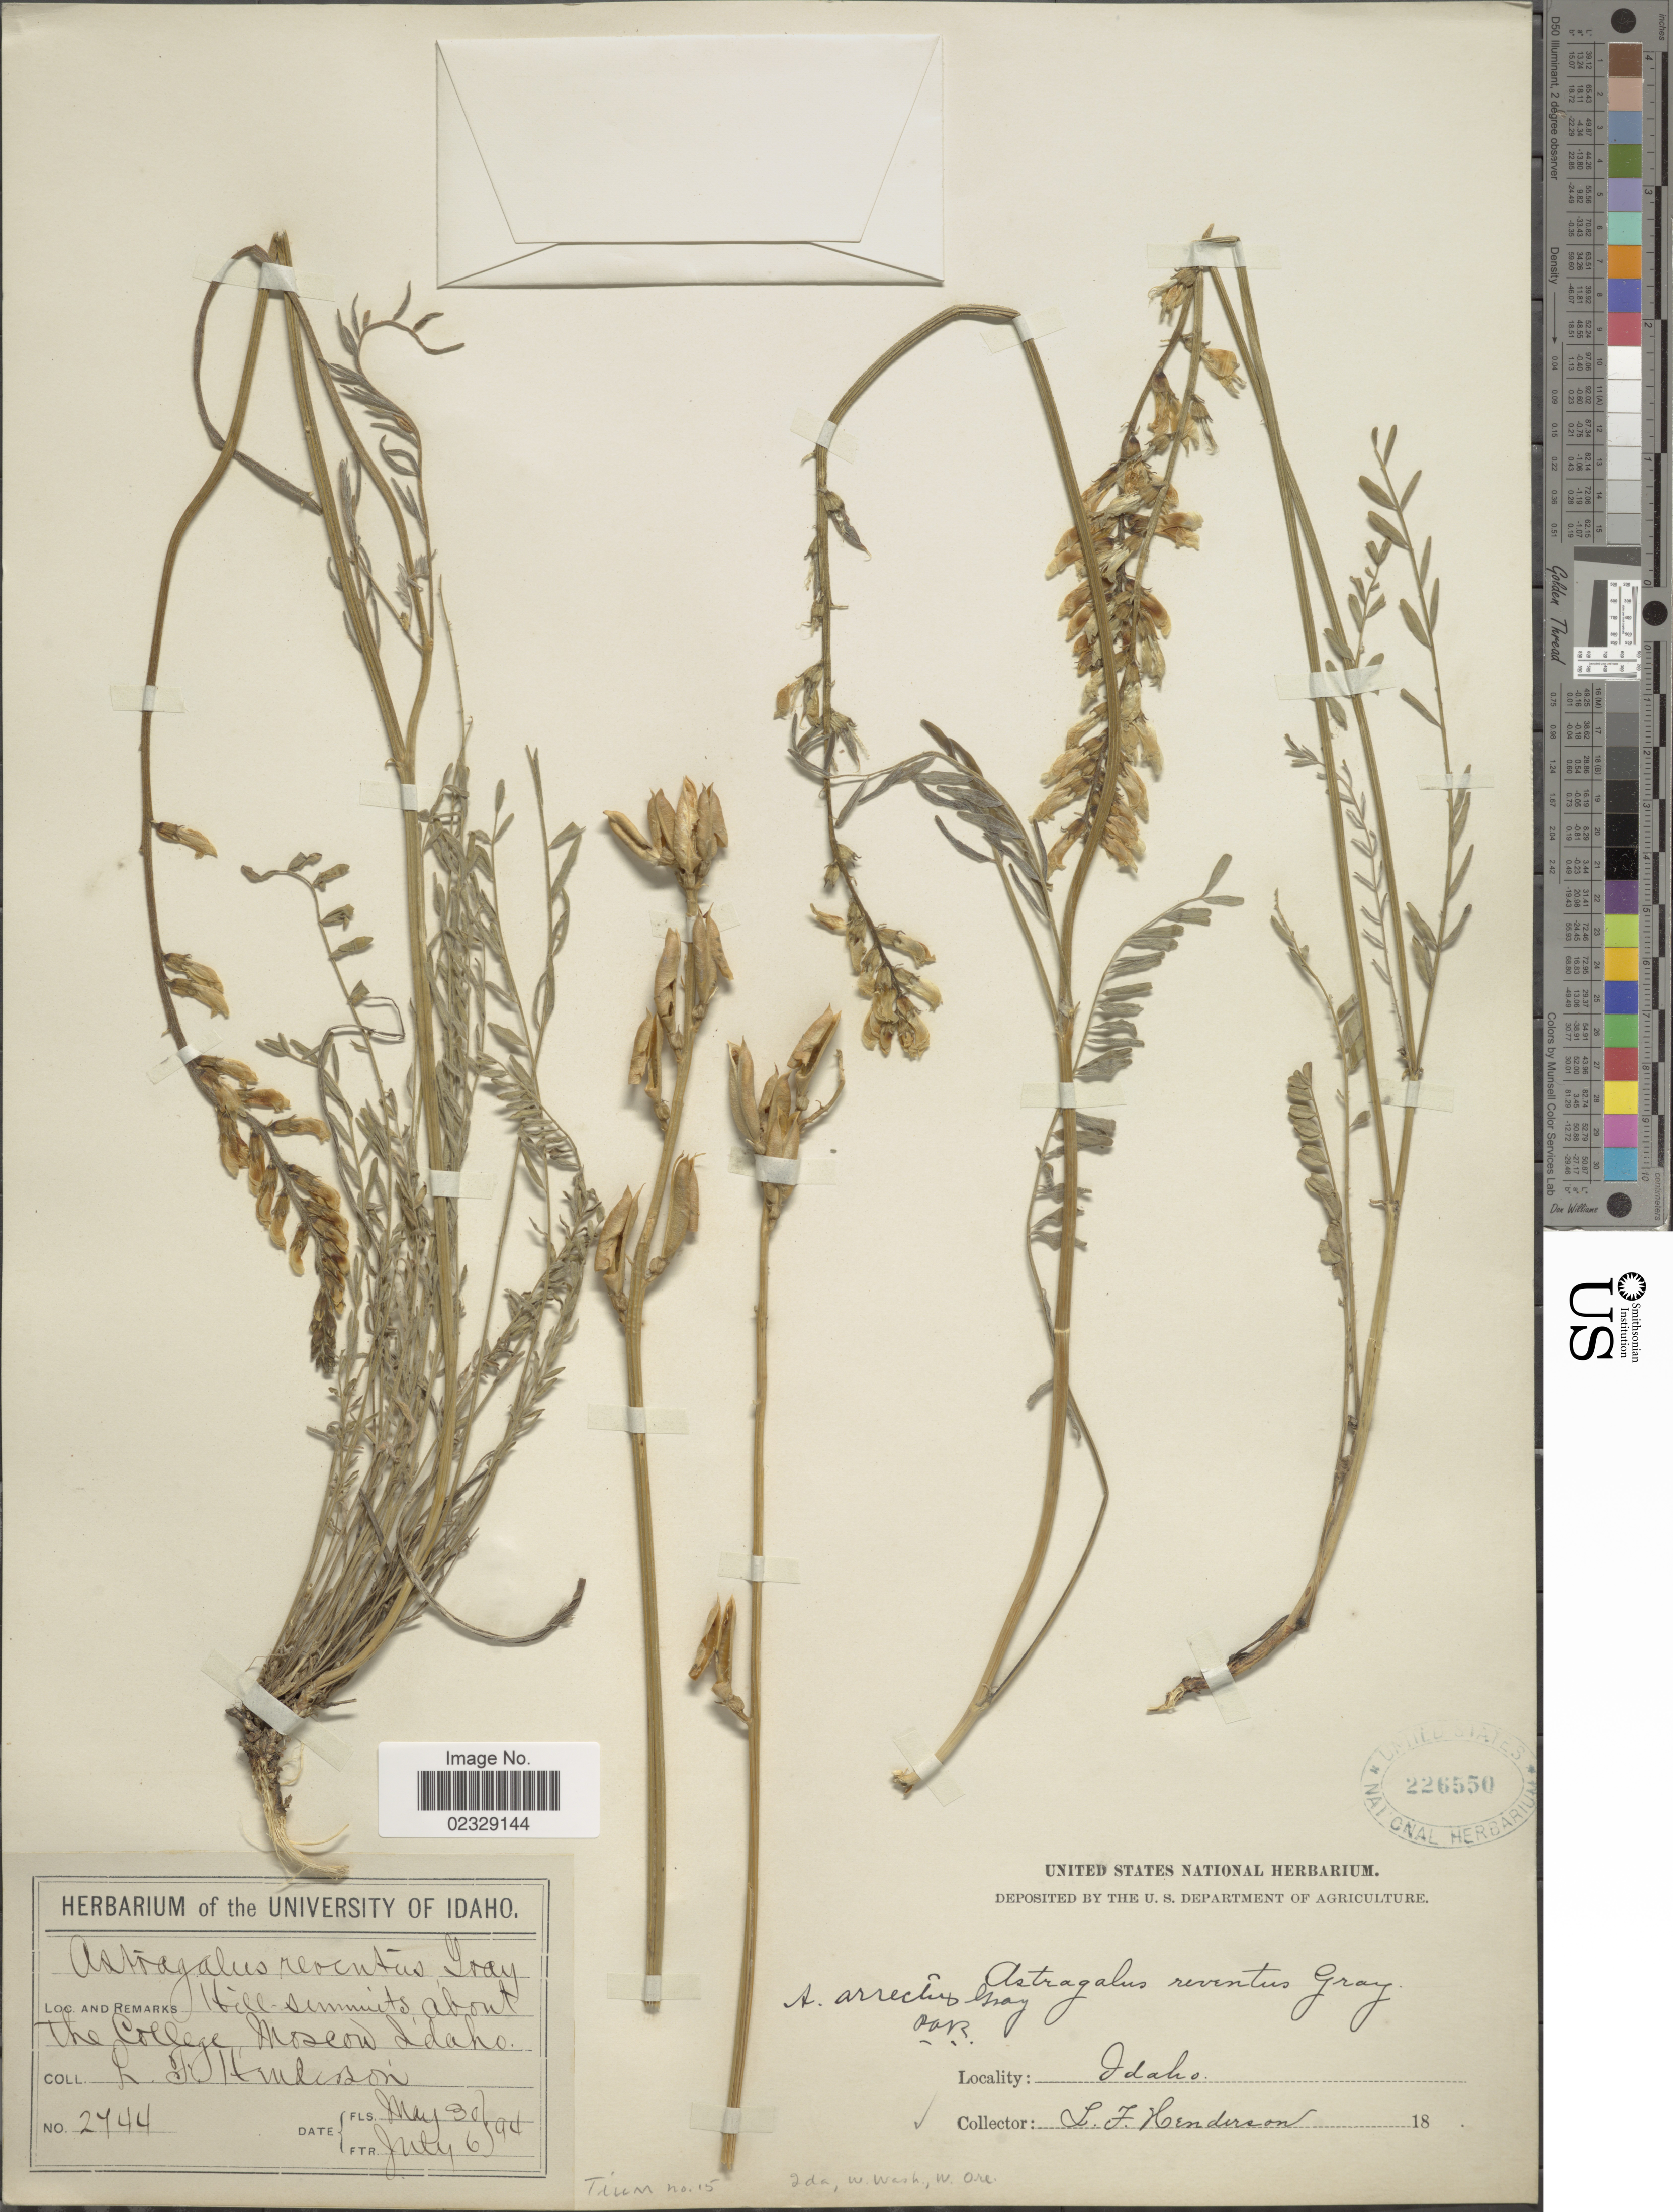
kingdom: Plantae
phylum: Tracheophyta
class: Magnoliopsida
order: Fabales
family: Fabaceae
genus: Astragalus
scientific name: Astragalus arrectus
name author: A. Gray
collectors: L. Henderson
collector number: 2744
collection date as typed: Transcribed d/m/y: 30/5/94 to 6/7/94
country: United States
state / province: Idaho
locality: Hill summits about The College, Moscow Idaho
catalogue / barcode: US 226550